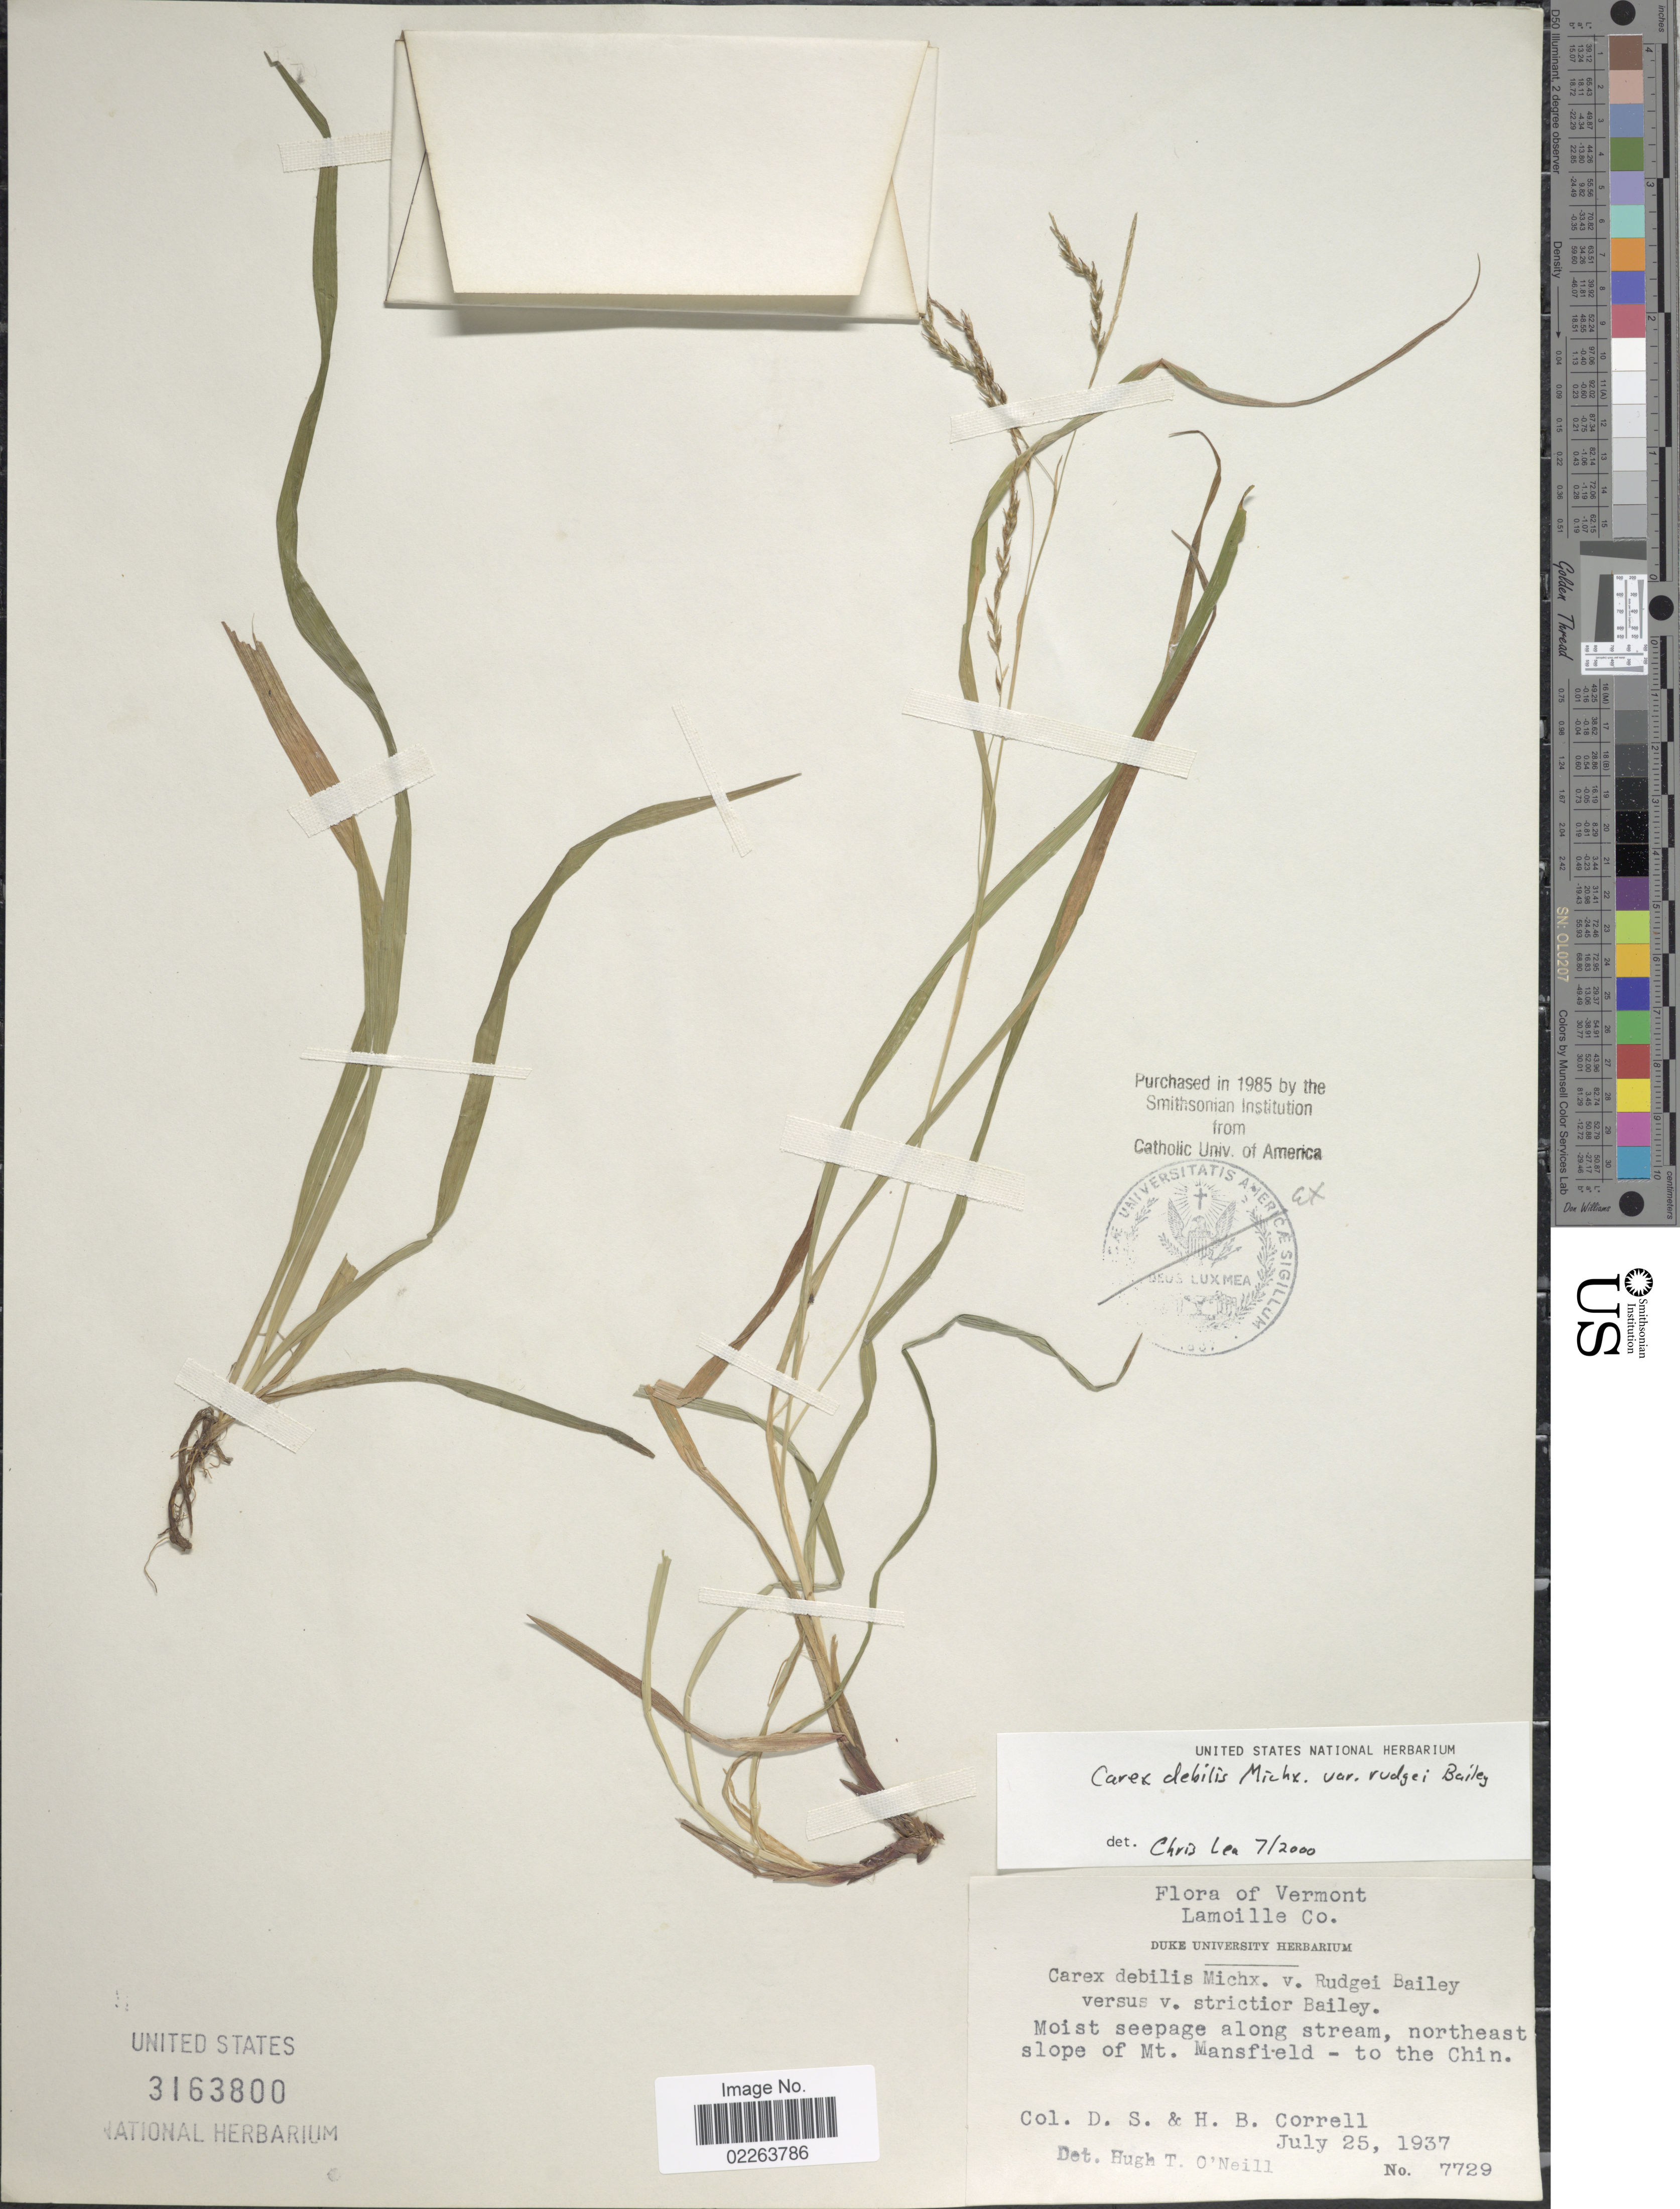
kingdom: Plantae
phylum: Tracheophyta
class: Liliopsida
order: Poales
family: Cyperaceae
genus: Carex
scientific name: Carex flexuosa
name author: Muhl. ex Willd.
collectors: D. S. Correll & H. Correll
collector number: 7729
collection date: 1937-07-25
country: United States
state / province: Vermont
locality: Lamoille Co. Moist seepage along stream, northeast slope of Mt. Mansfield - to te Chin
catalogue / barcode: US 3163800